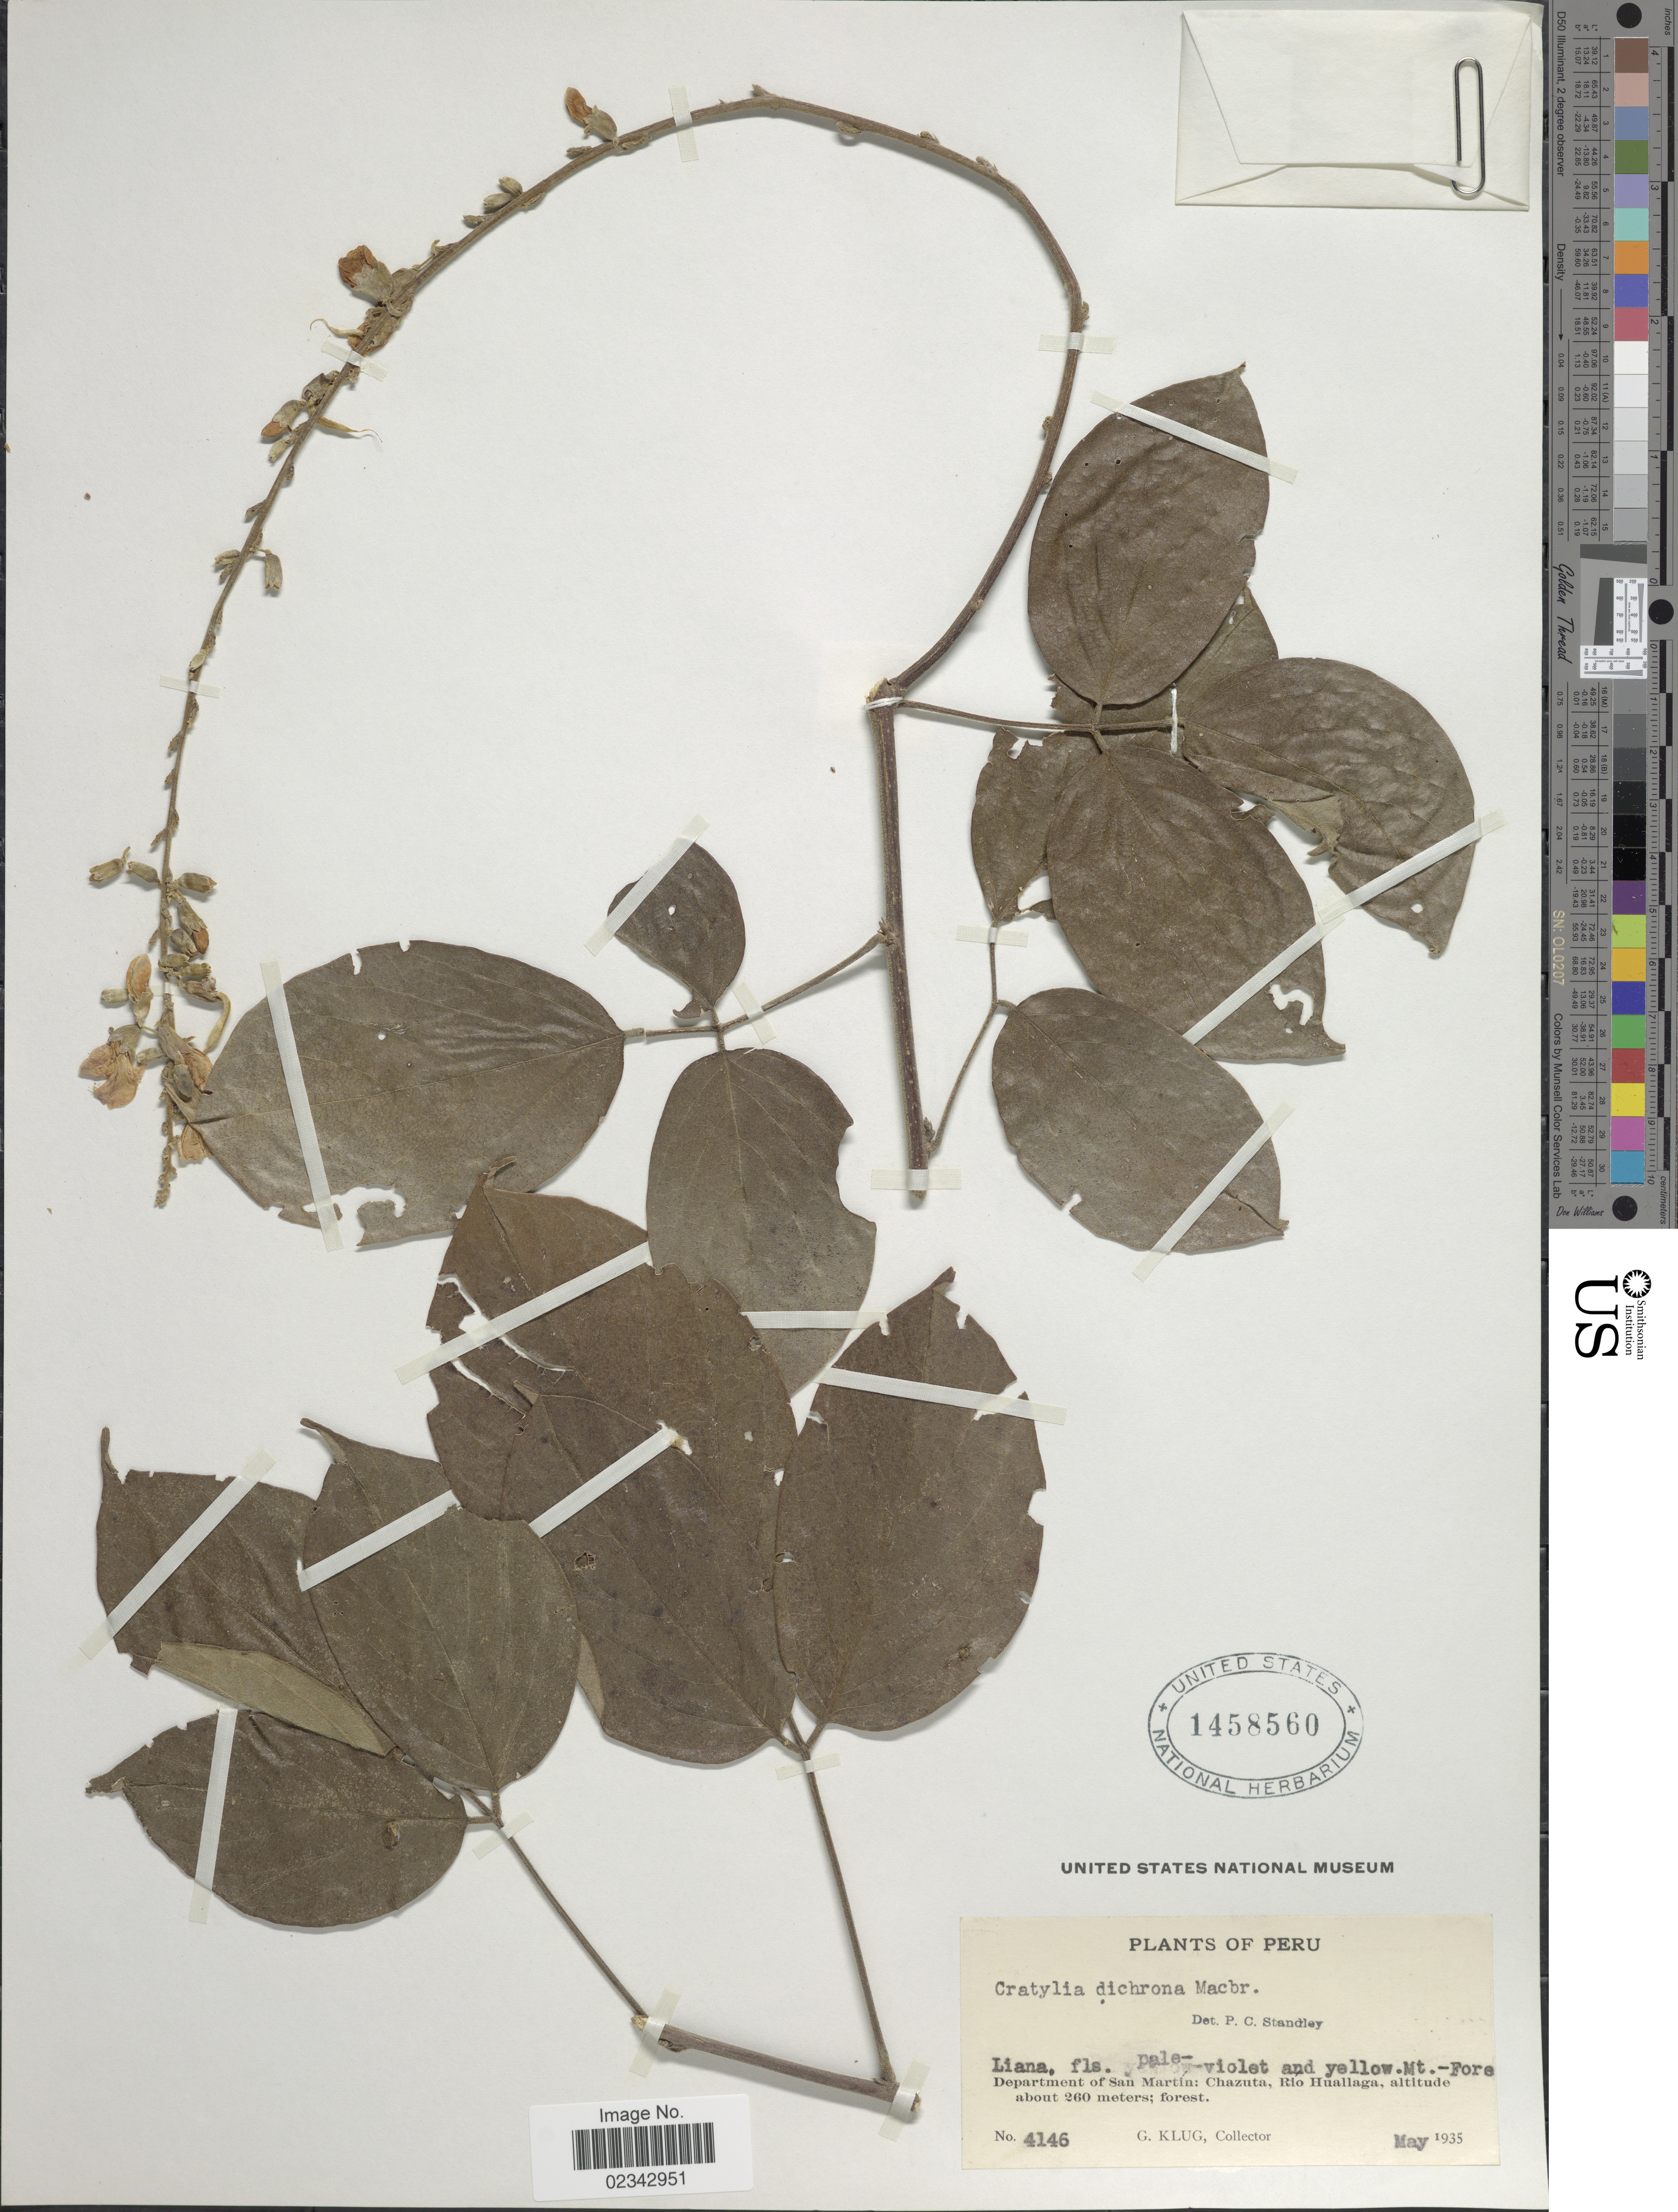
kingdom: Plantae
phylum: Tracheophyta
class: Magnoliopsida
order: Fabales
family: Fabaceae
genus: Cratylia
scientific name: Cratylia dichrona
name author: J.F. Macbr.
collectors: G. Klug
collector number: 4146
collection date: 1935-05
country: Peru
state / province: San Martín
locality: Department of San Martín: Chazuta, Rio Huallaga; forest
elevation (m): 260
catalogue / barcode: US 1458560